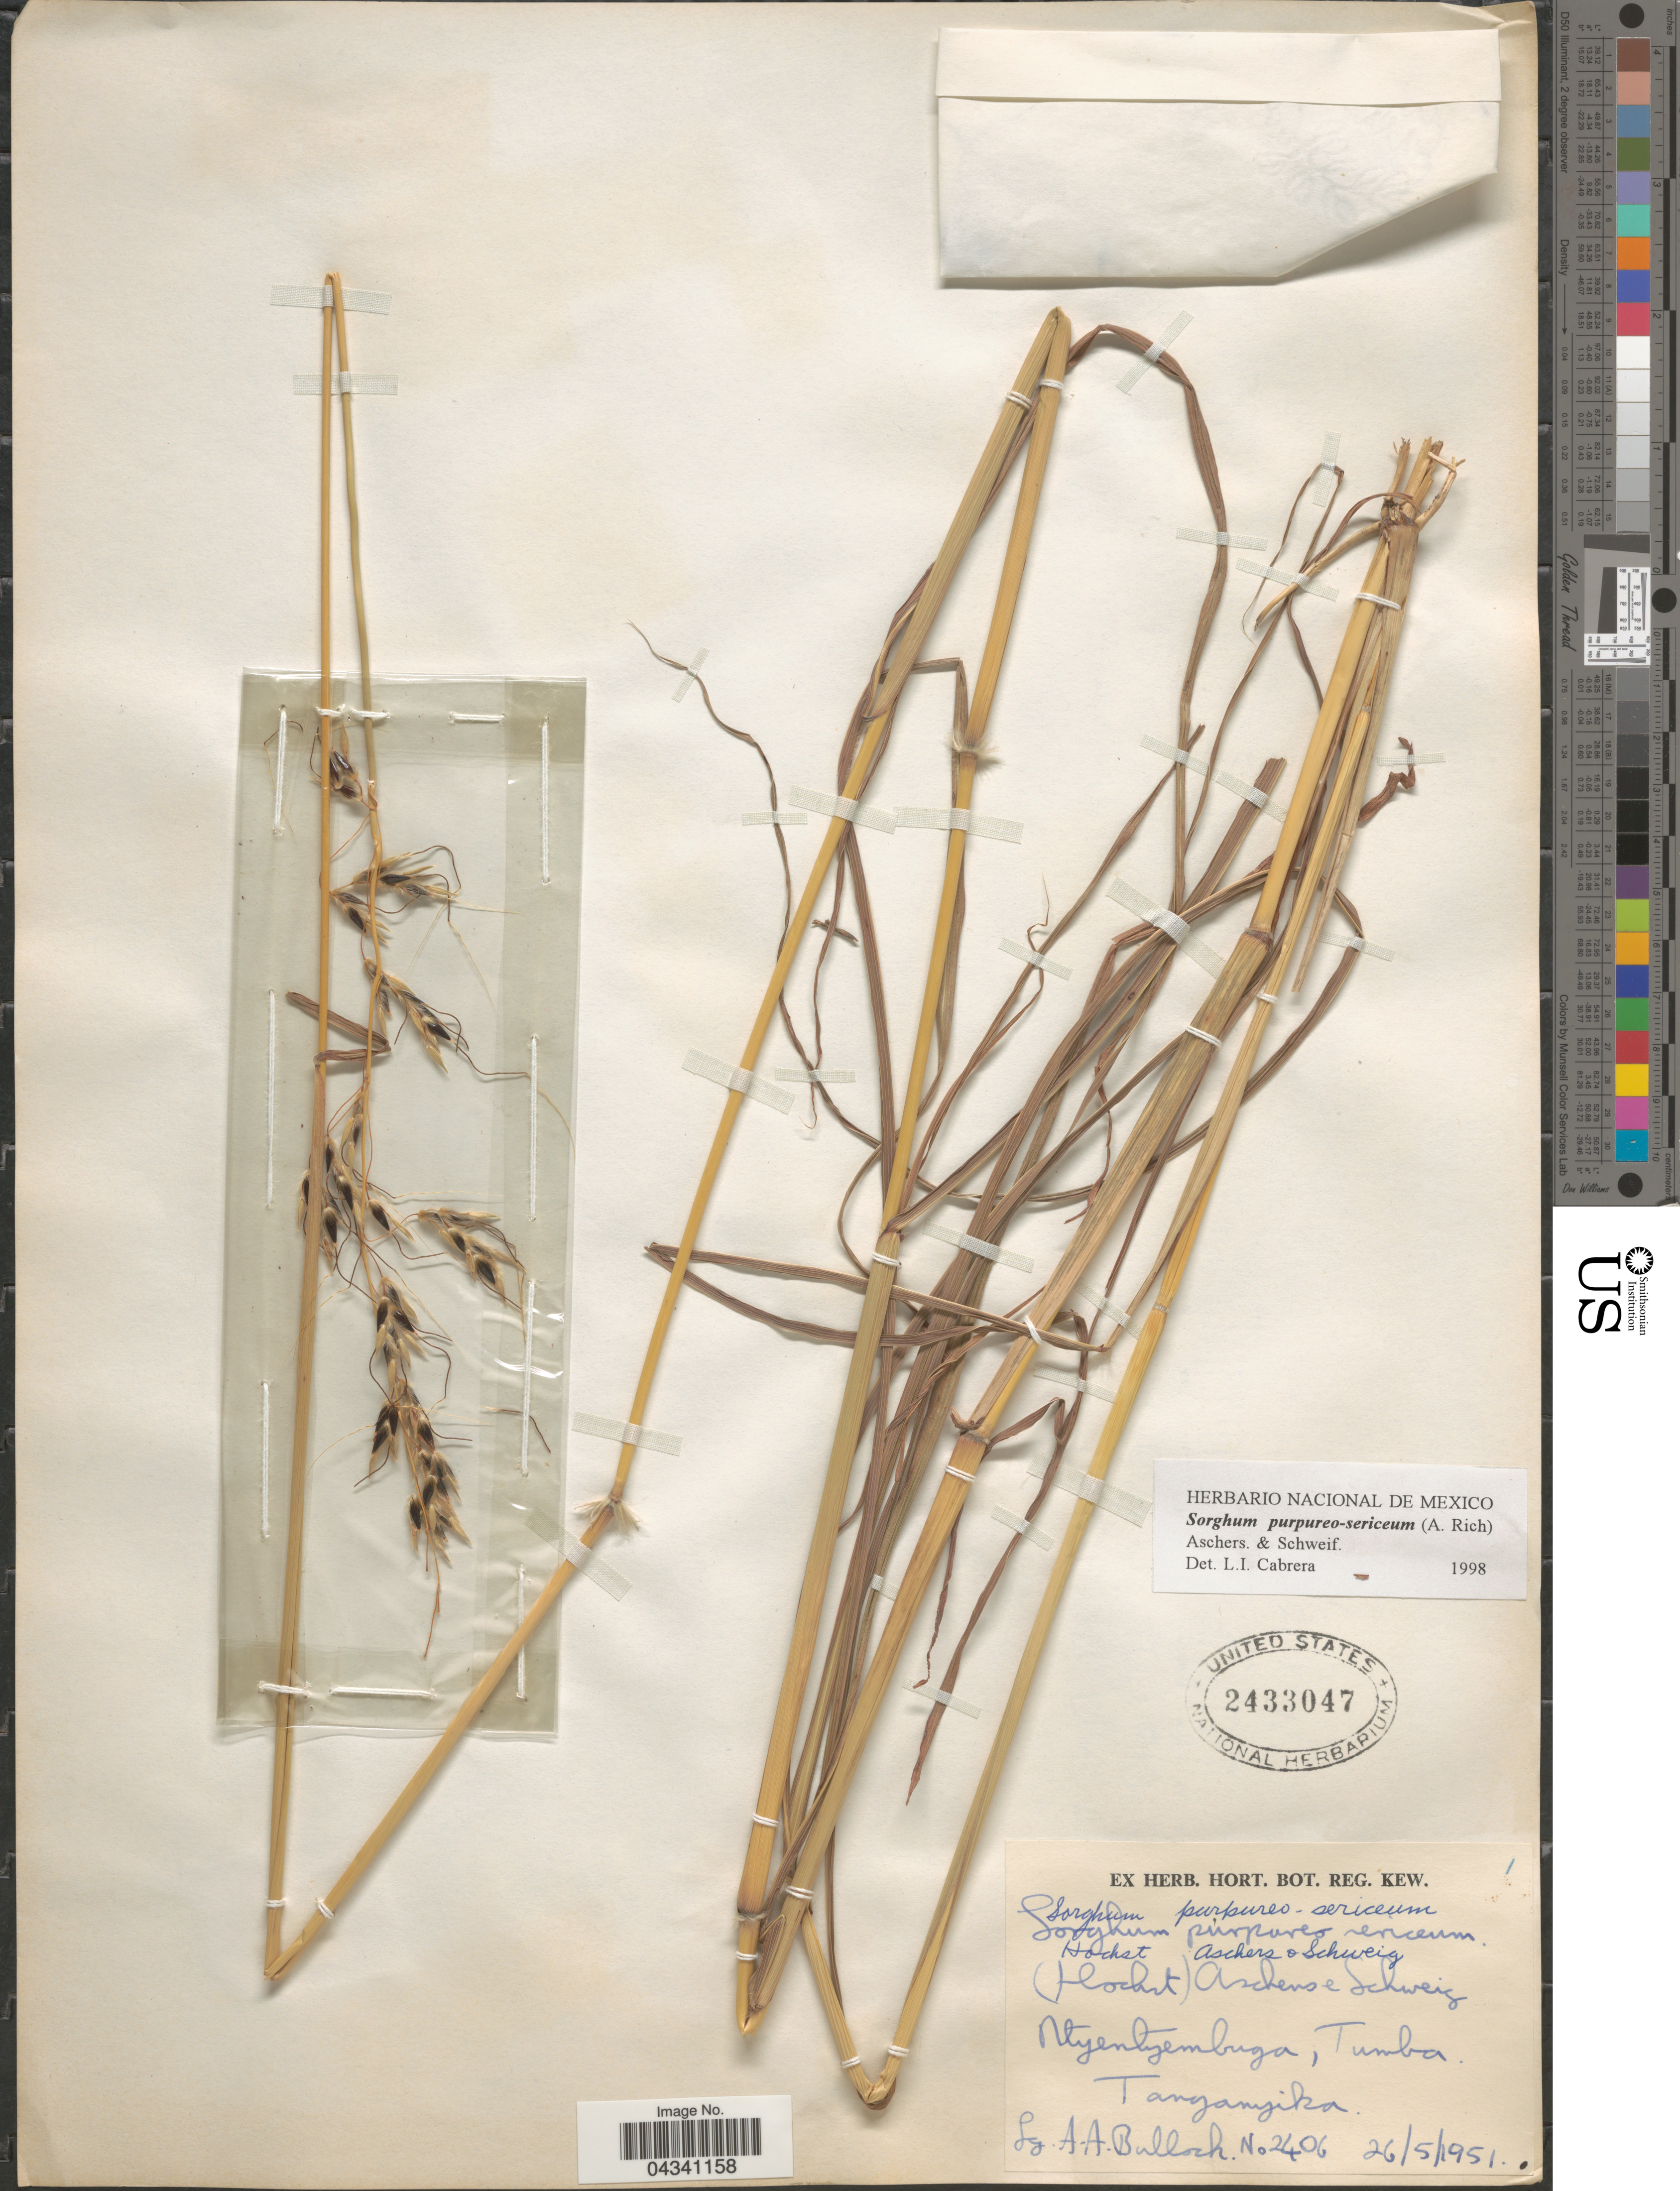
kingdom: Plantae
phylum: Tracheophyta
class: Liliopsida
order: Poales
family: Poaceae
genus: Sorghum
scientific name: Sorghum purpureosericeum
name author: (A. Rich.) Schweinf. & Asch.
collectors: A. Bullock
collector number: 2406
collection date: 1951-05-26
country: Tanzania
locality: Ntyentyembuga, Tumba, Tanganyika.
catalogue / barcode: US 2433047